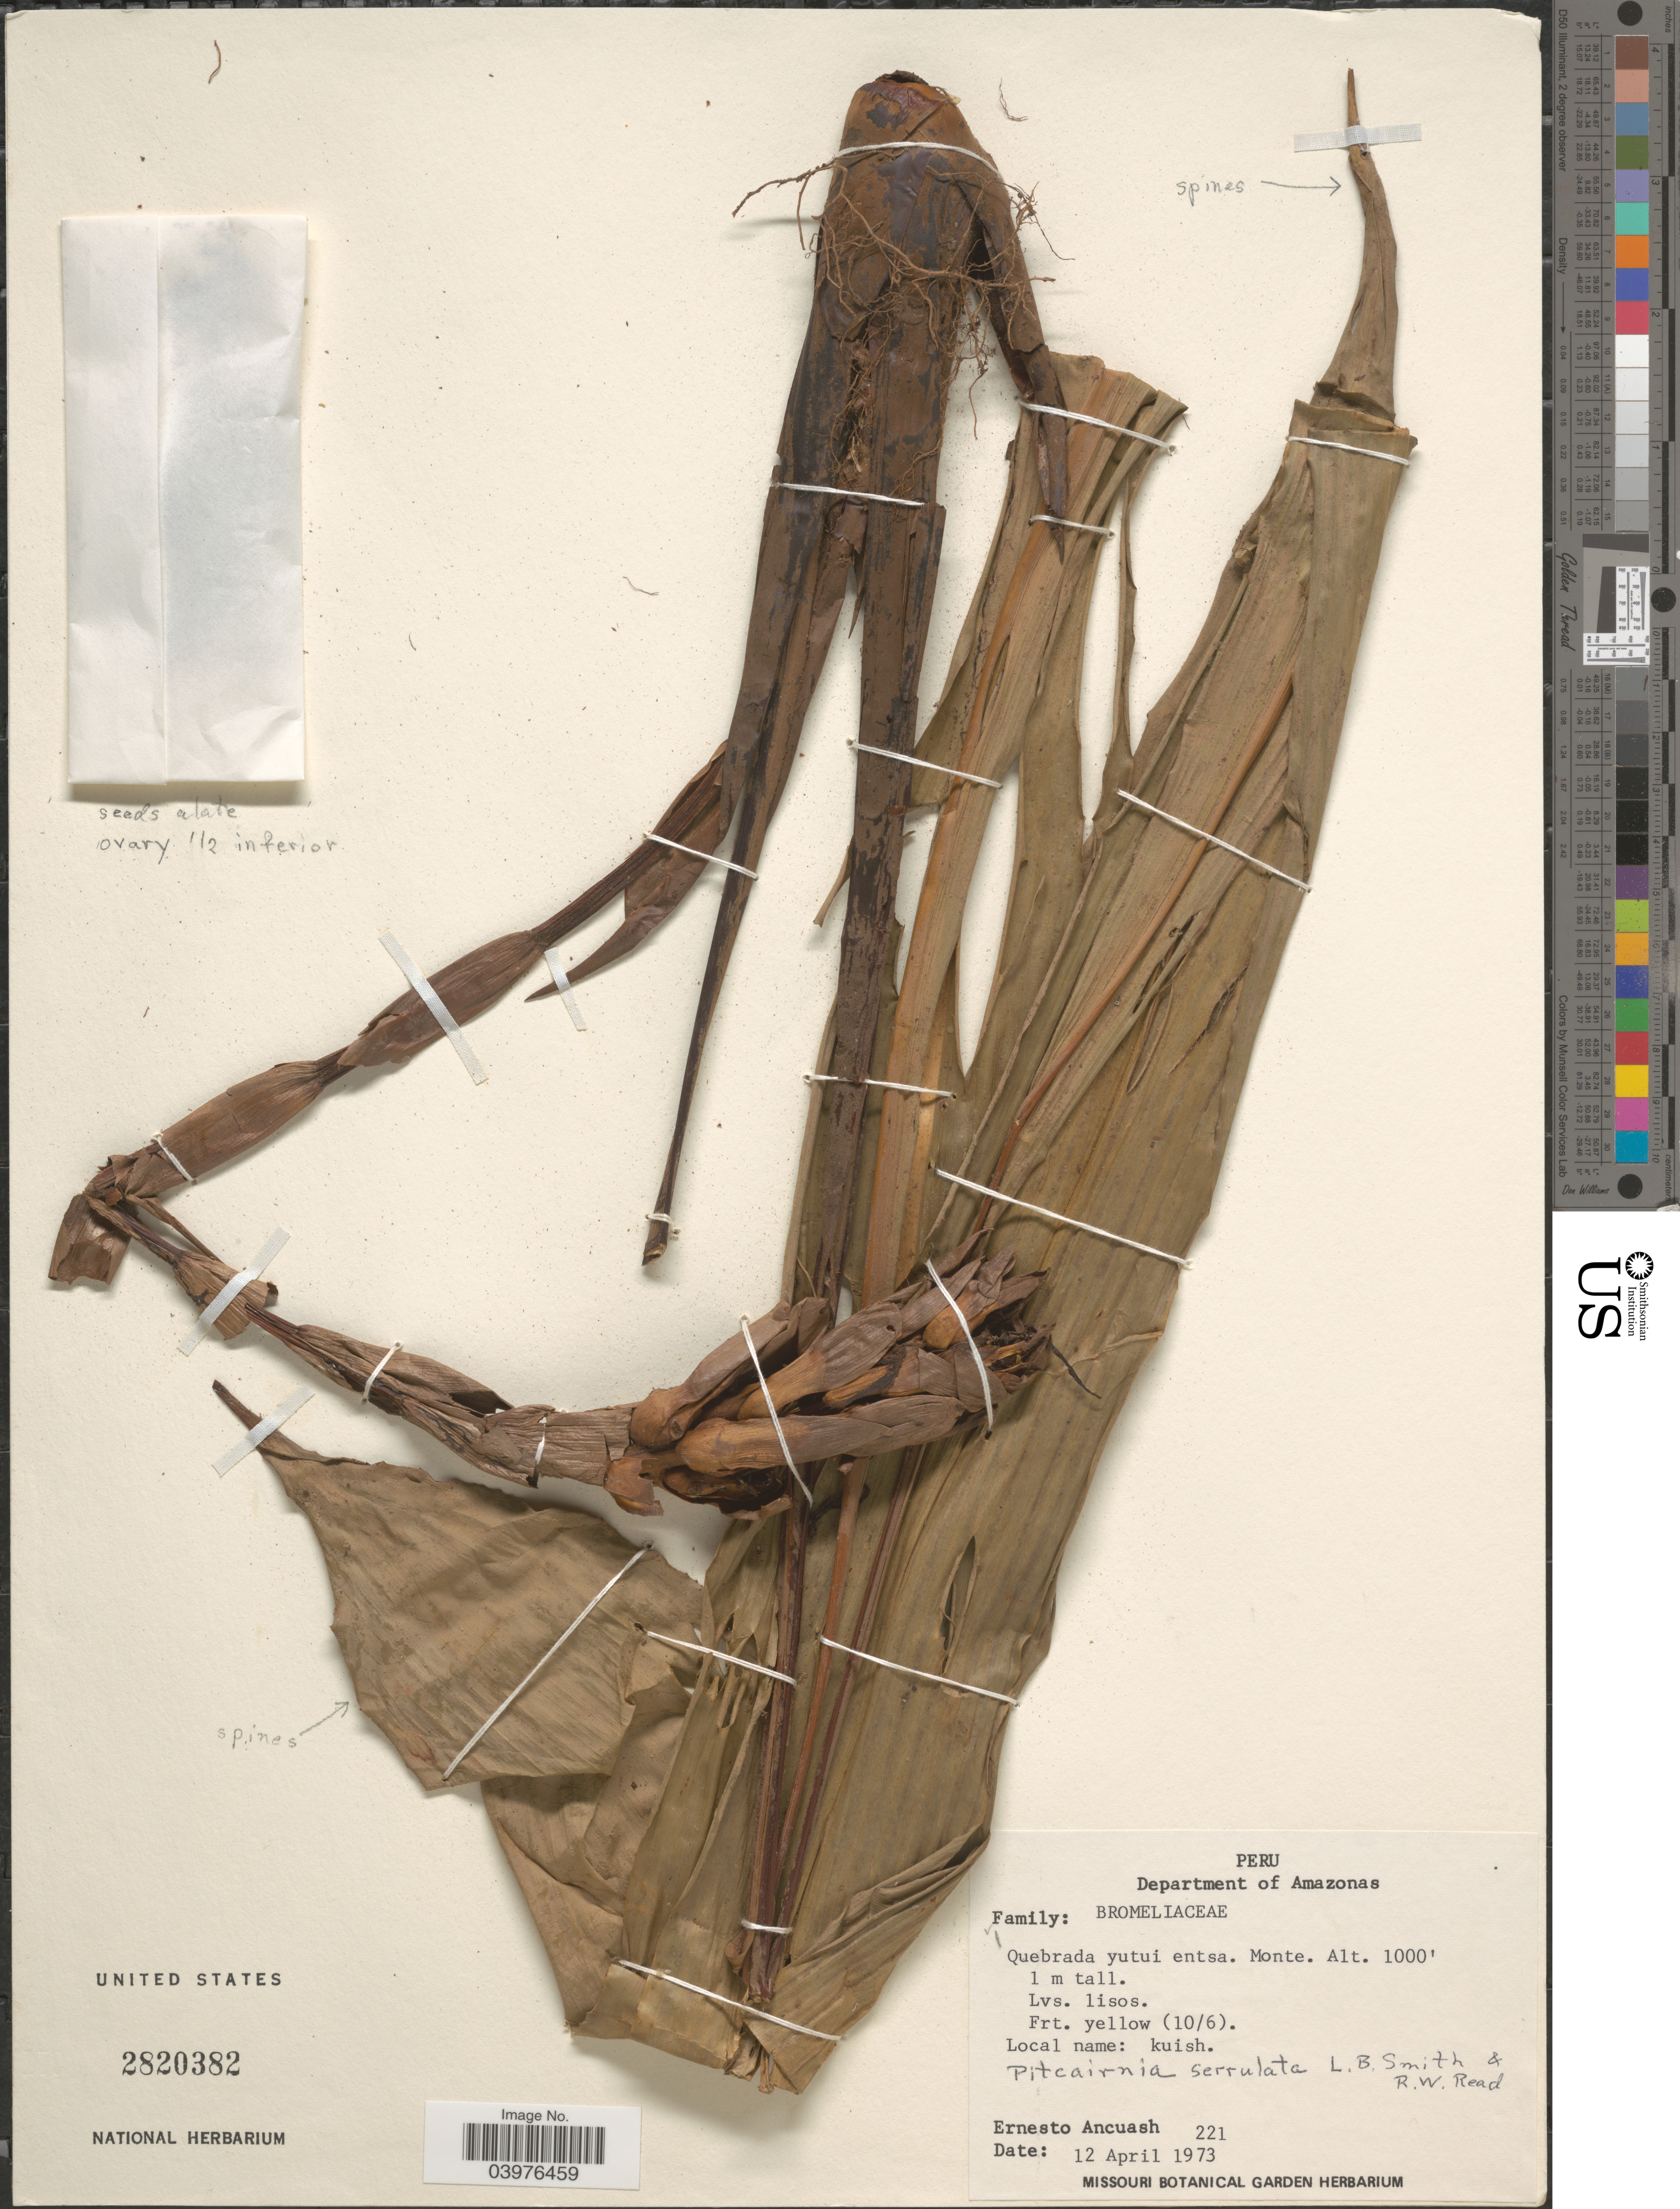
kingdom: Plantae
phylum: Tracheophyta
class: Liliopsida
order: Poales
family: Bromeliaceae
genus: Pitcairnia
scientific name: Pitcairnia serrulata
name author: L.B. Sm. & Read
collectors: E. Ancuash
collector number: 221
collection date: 1973-04-12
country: Peru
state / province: Amazonas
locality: Department of Amazonas. Quebrada yutui entsa.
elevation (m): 305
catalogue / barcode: US 2820382